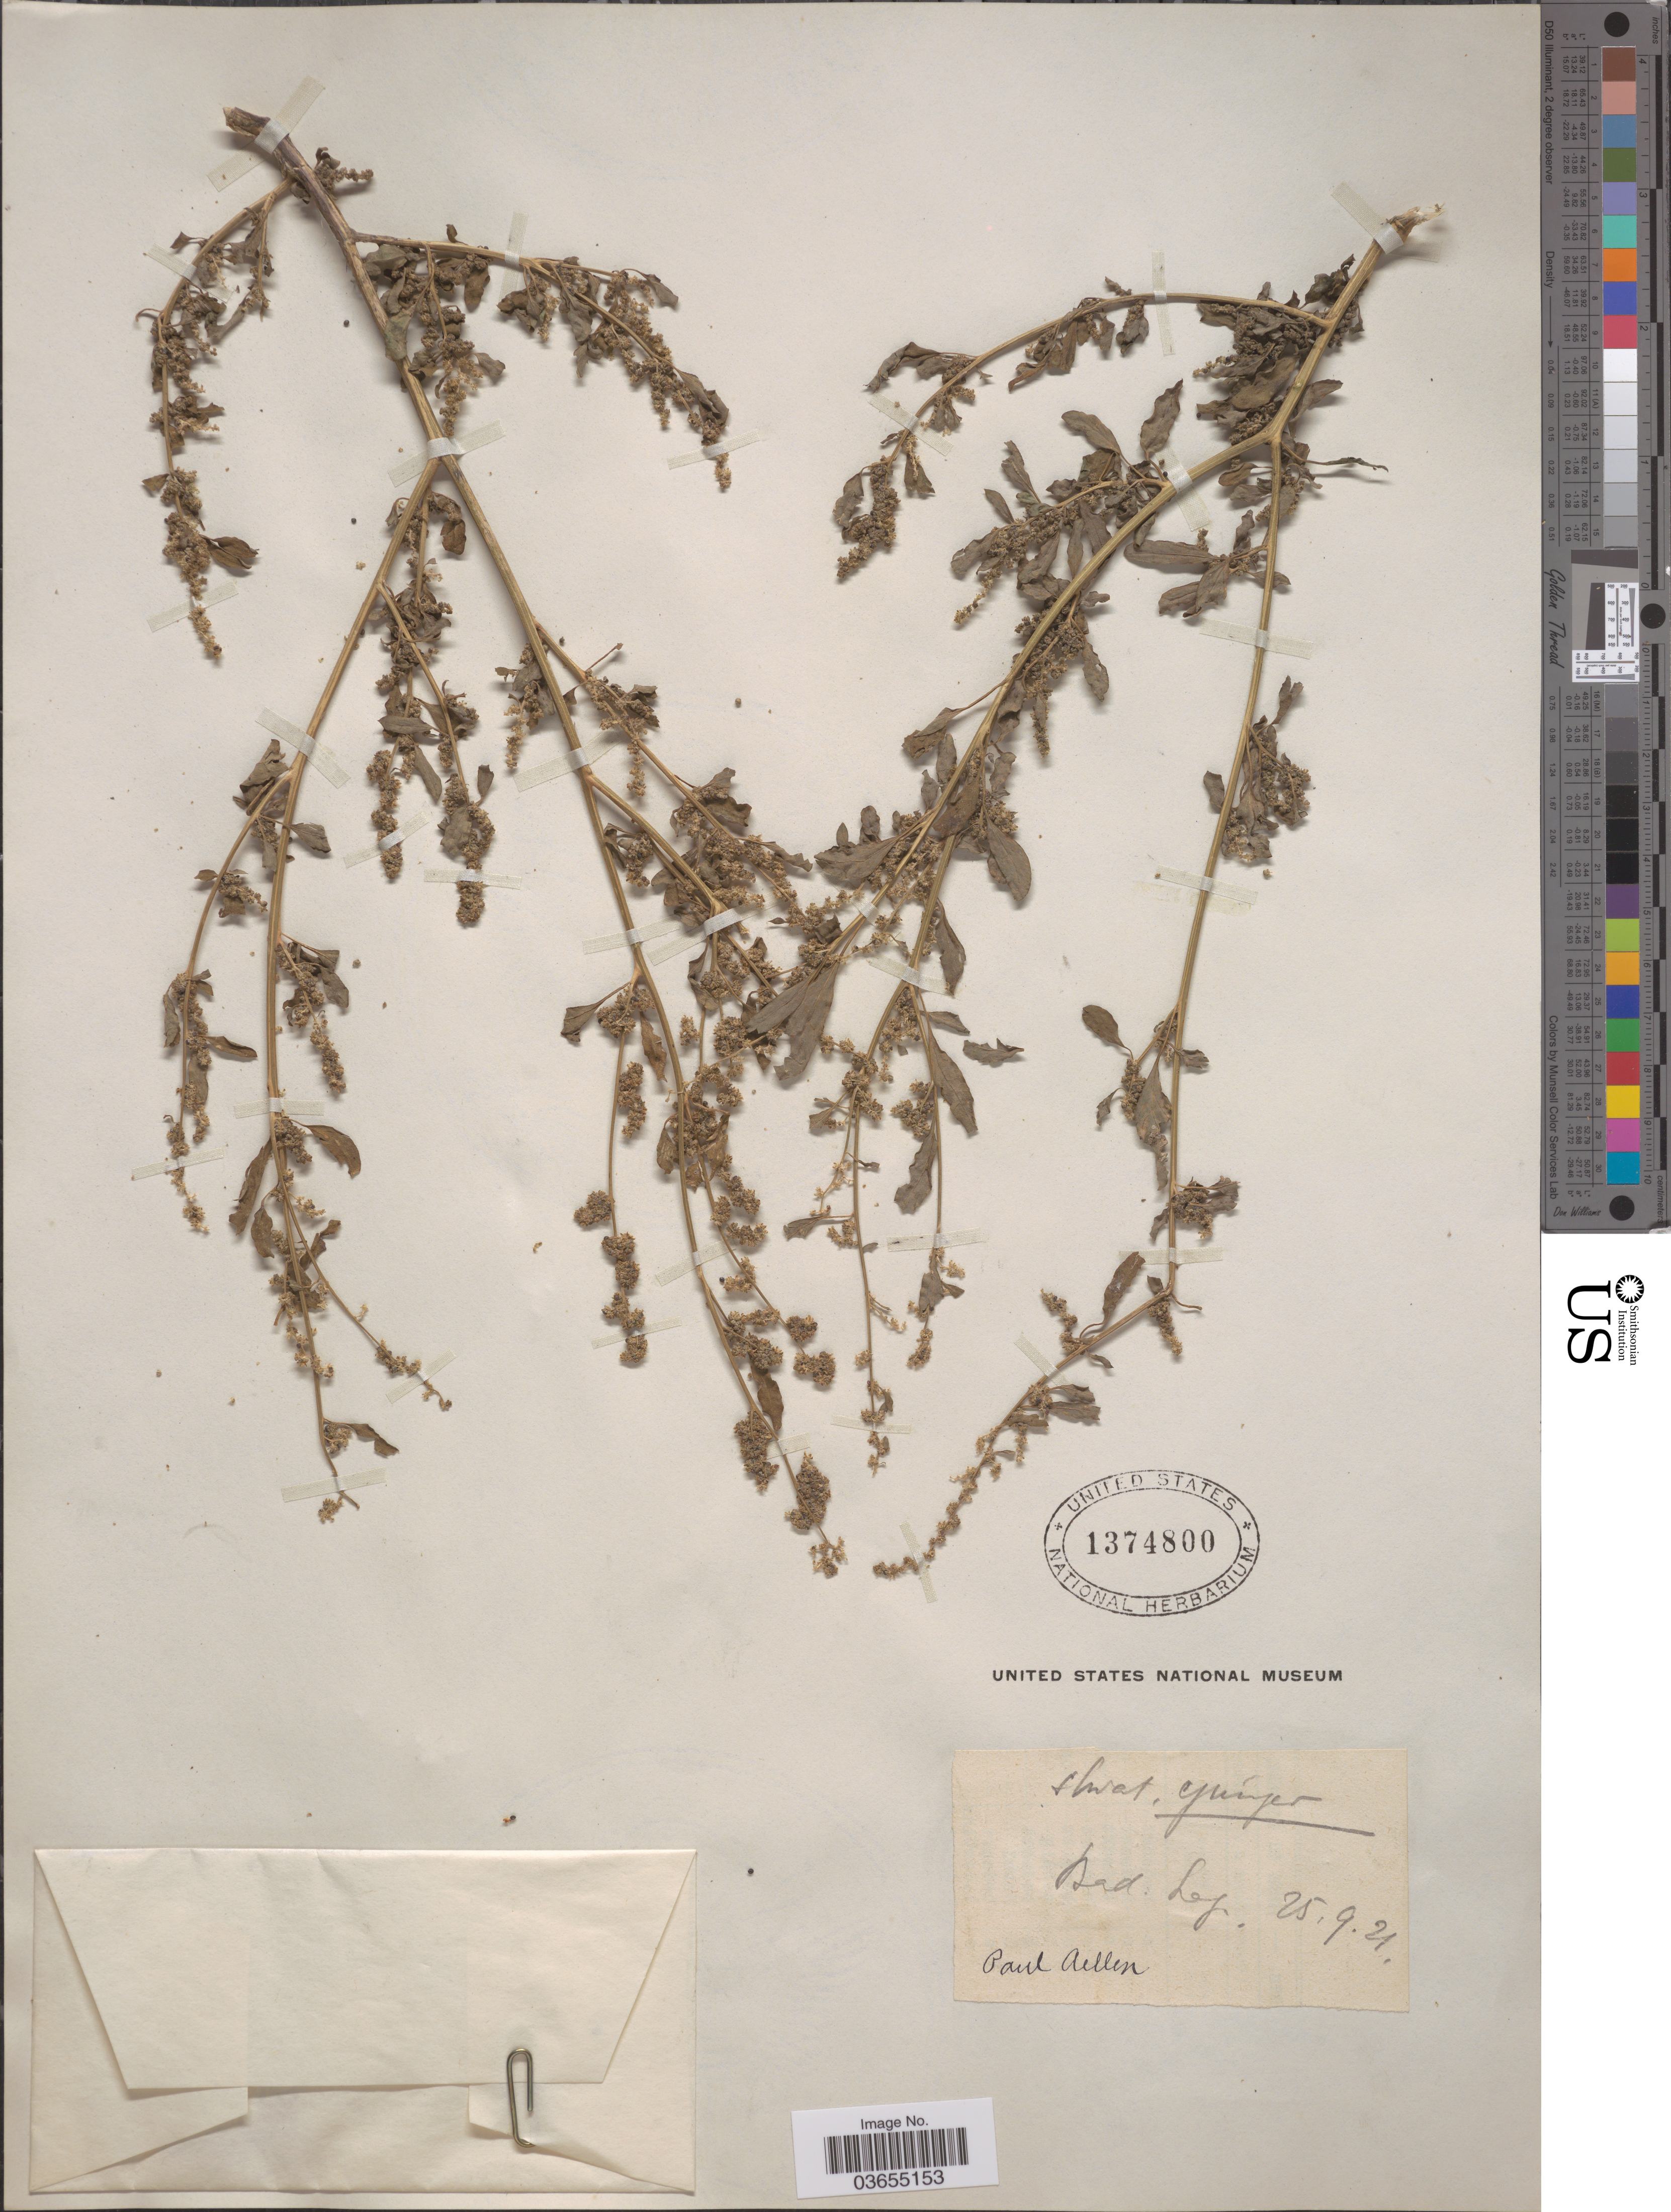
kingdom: Plantae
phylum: Tracheophyta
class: Magnoliopsida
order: Caryophyllales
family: Amaranthaceae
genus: Chenopodium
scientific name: Chenopodium sp.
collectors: P. Aellen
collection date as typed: Transcribed d/m/y: 25/9/21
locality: Bad.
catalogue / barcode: US 1374800